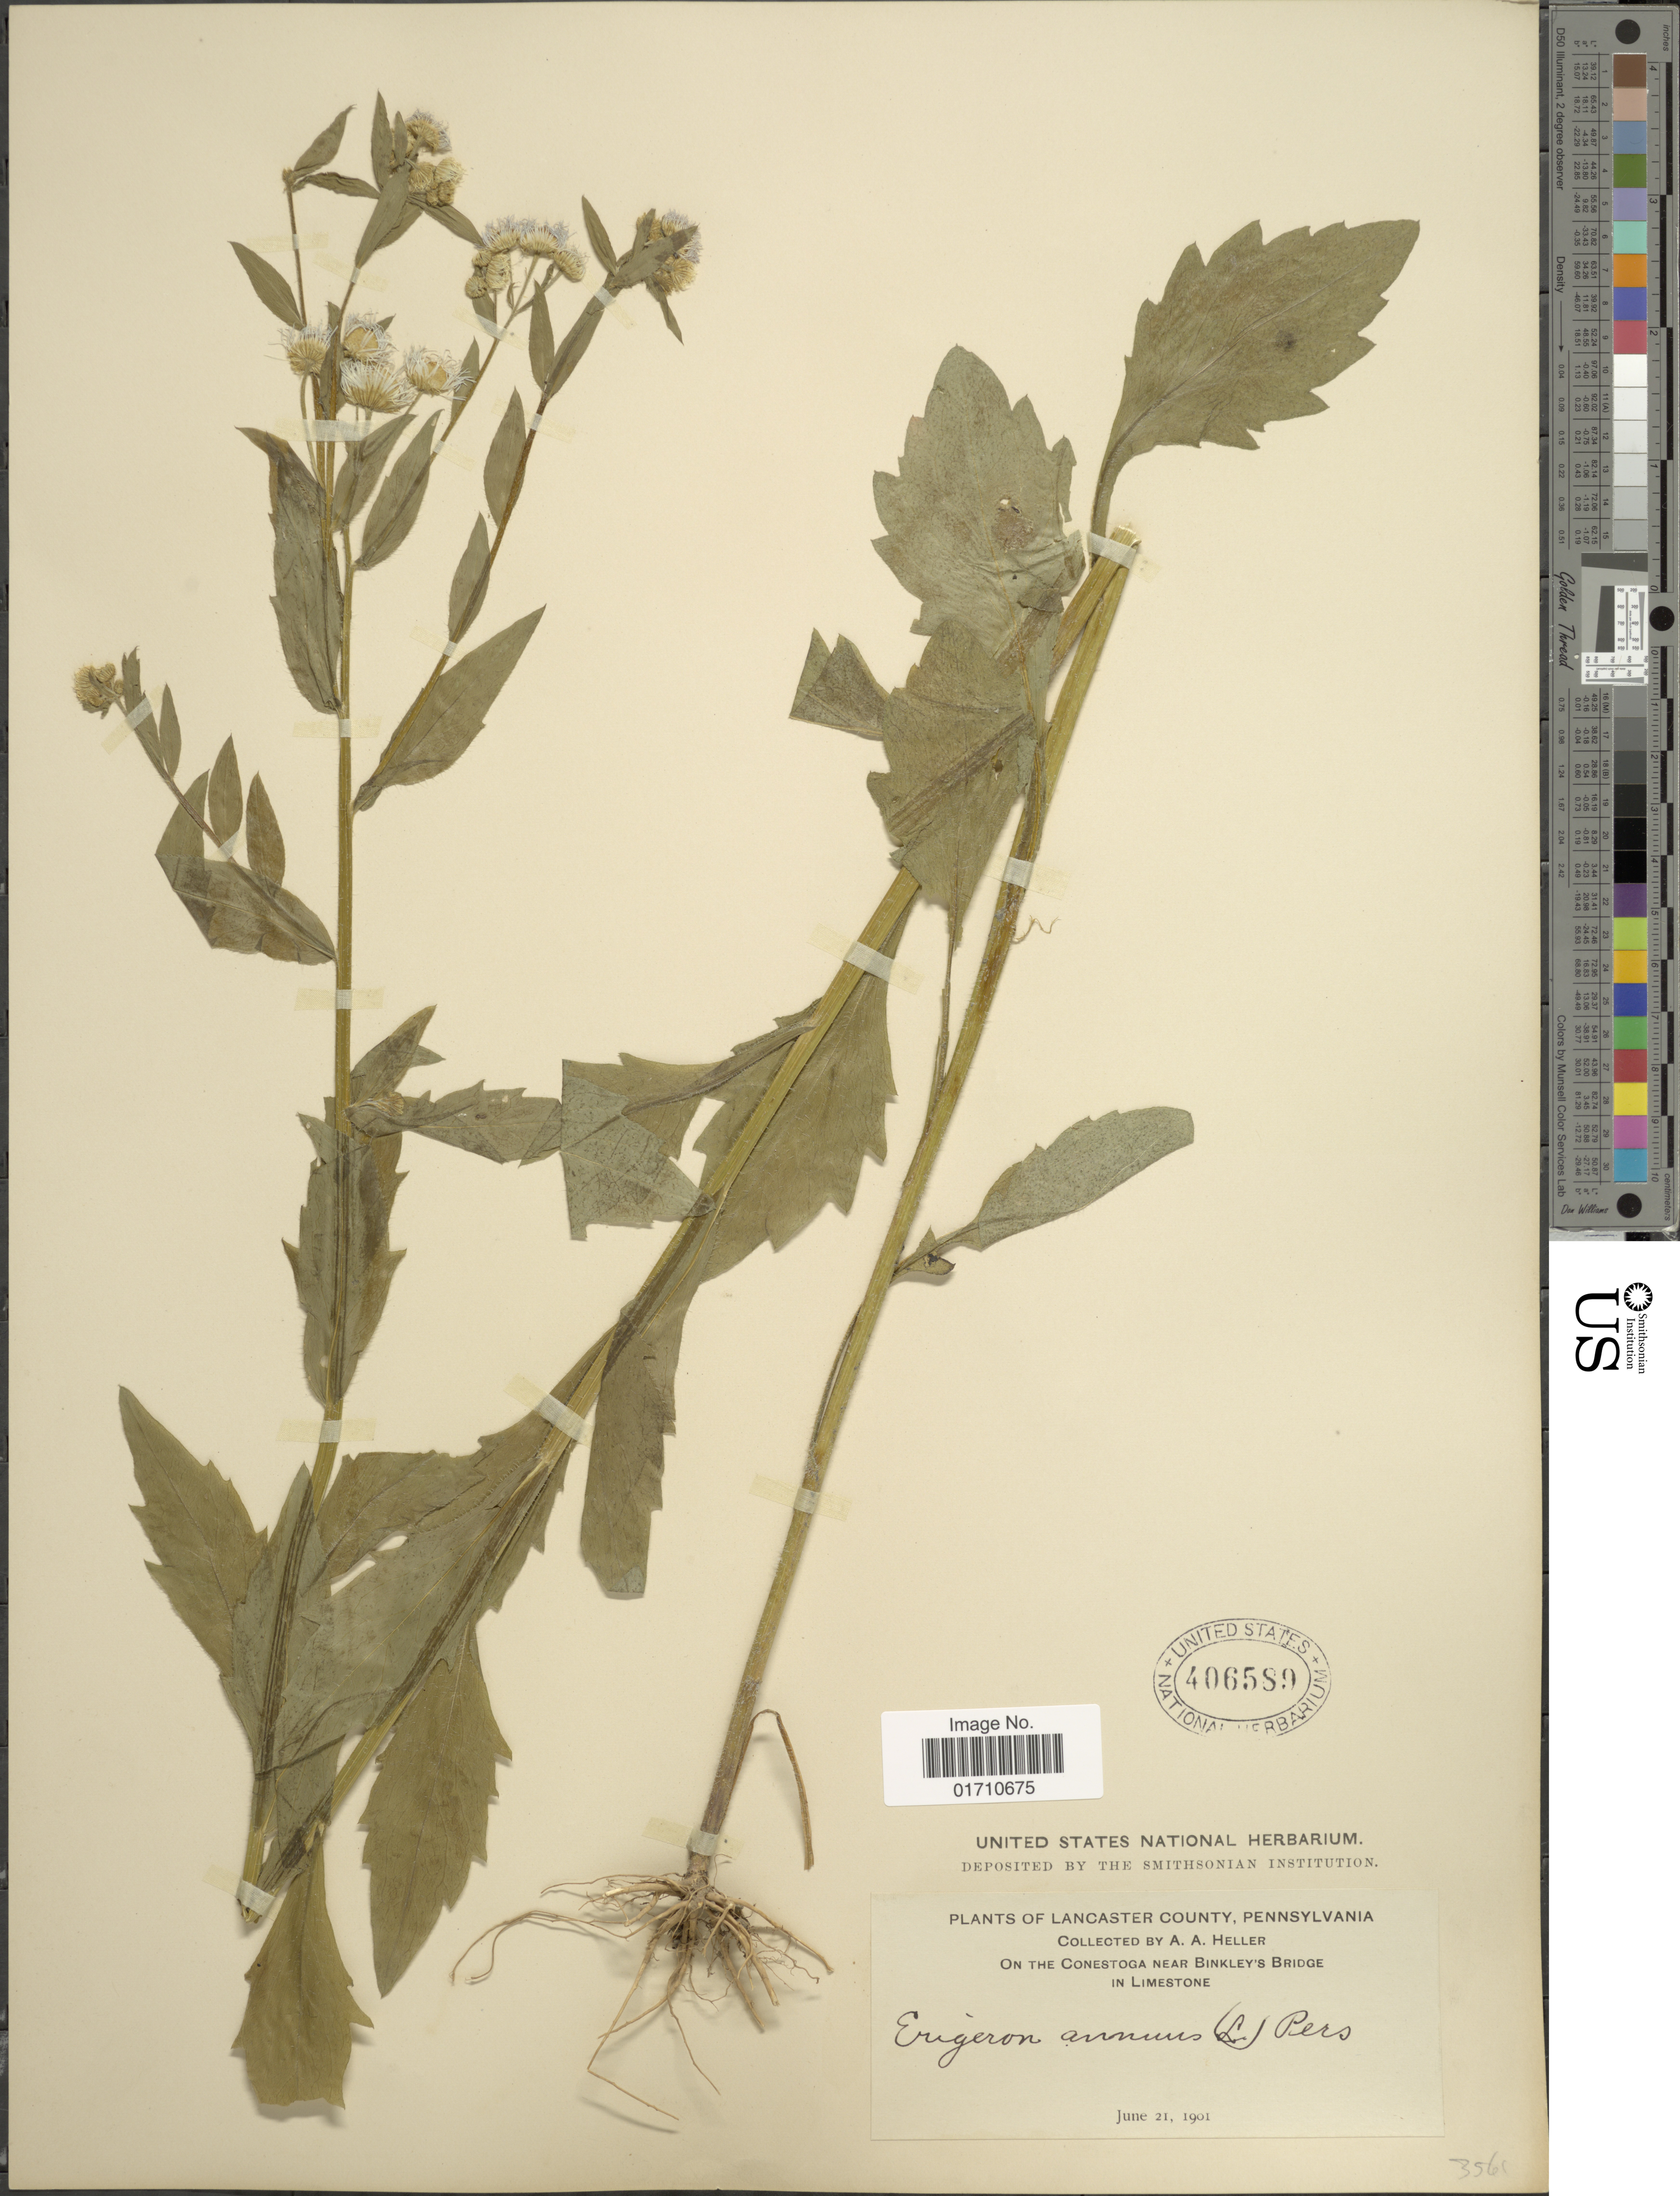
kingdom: Plantae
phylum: Tracheophyta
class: Magnoliopsida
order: Asterales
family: Asteraceae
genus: Erigeron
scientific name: Erigeron annuus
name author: (L.) Pers.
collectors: A. A. Heller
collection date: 1901-06-21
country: United States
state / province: Pennsylvania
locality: Lancaster County, on the Conestoga near Binkley's Bridge in Limestone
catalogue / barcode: US 406589